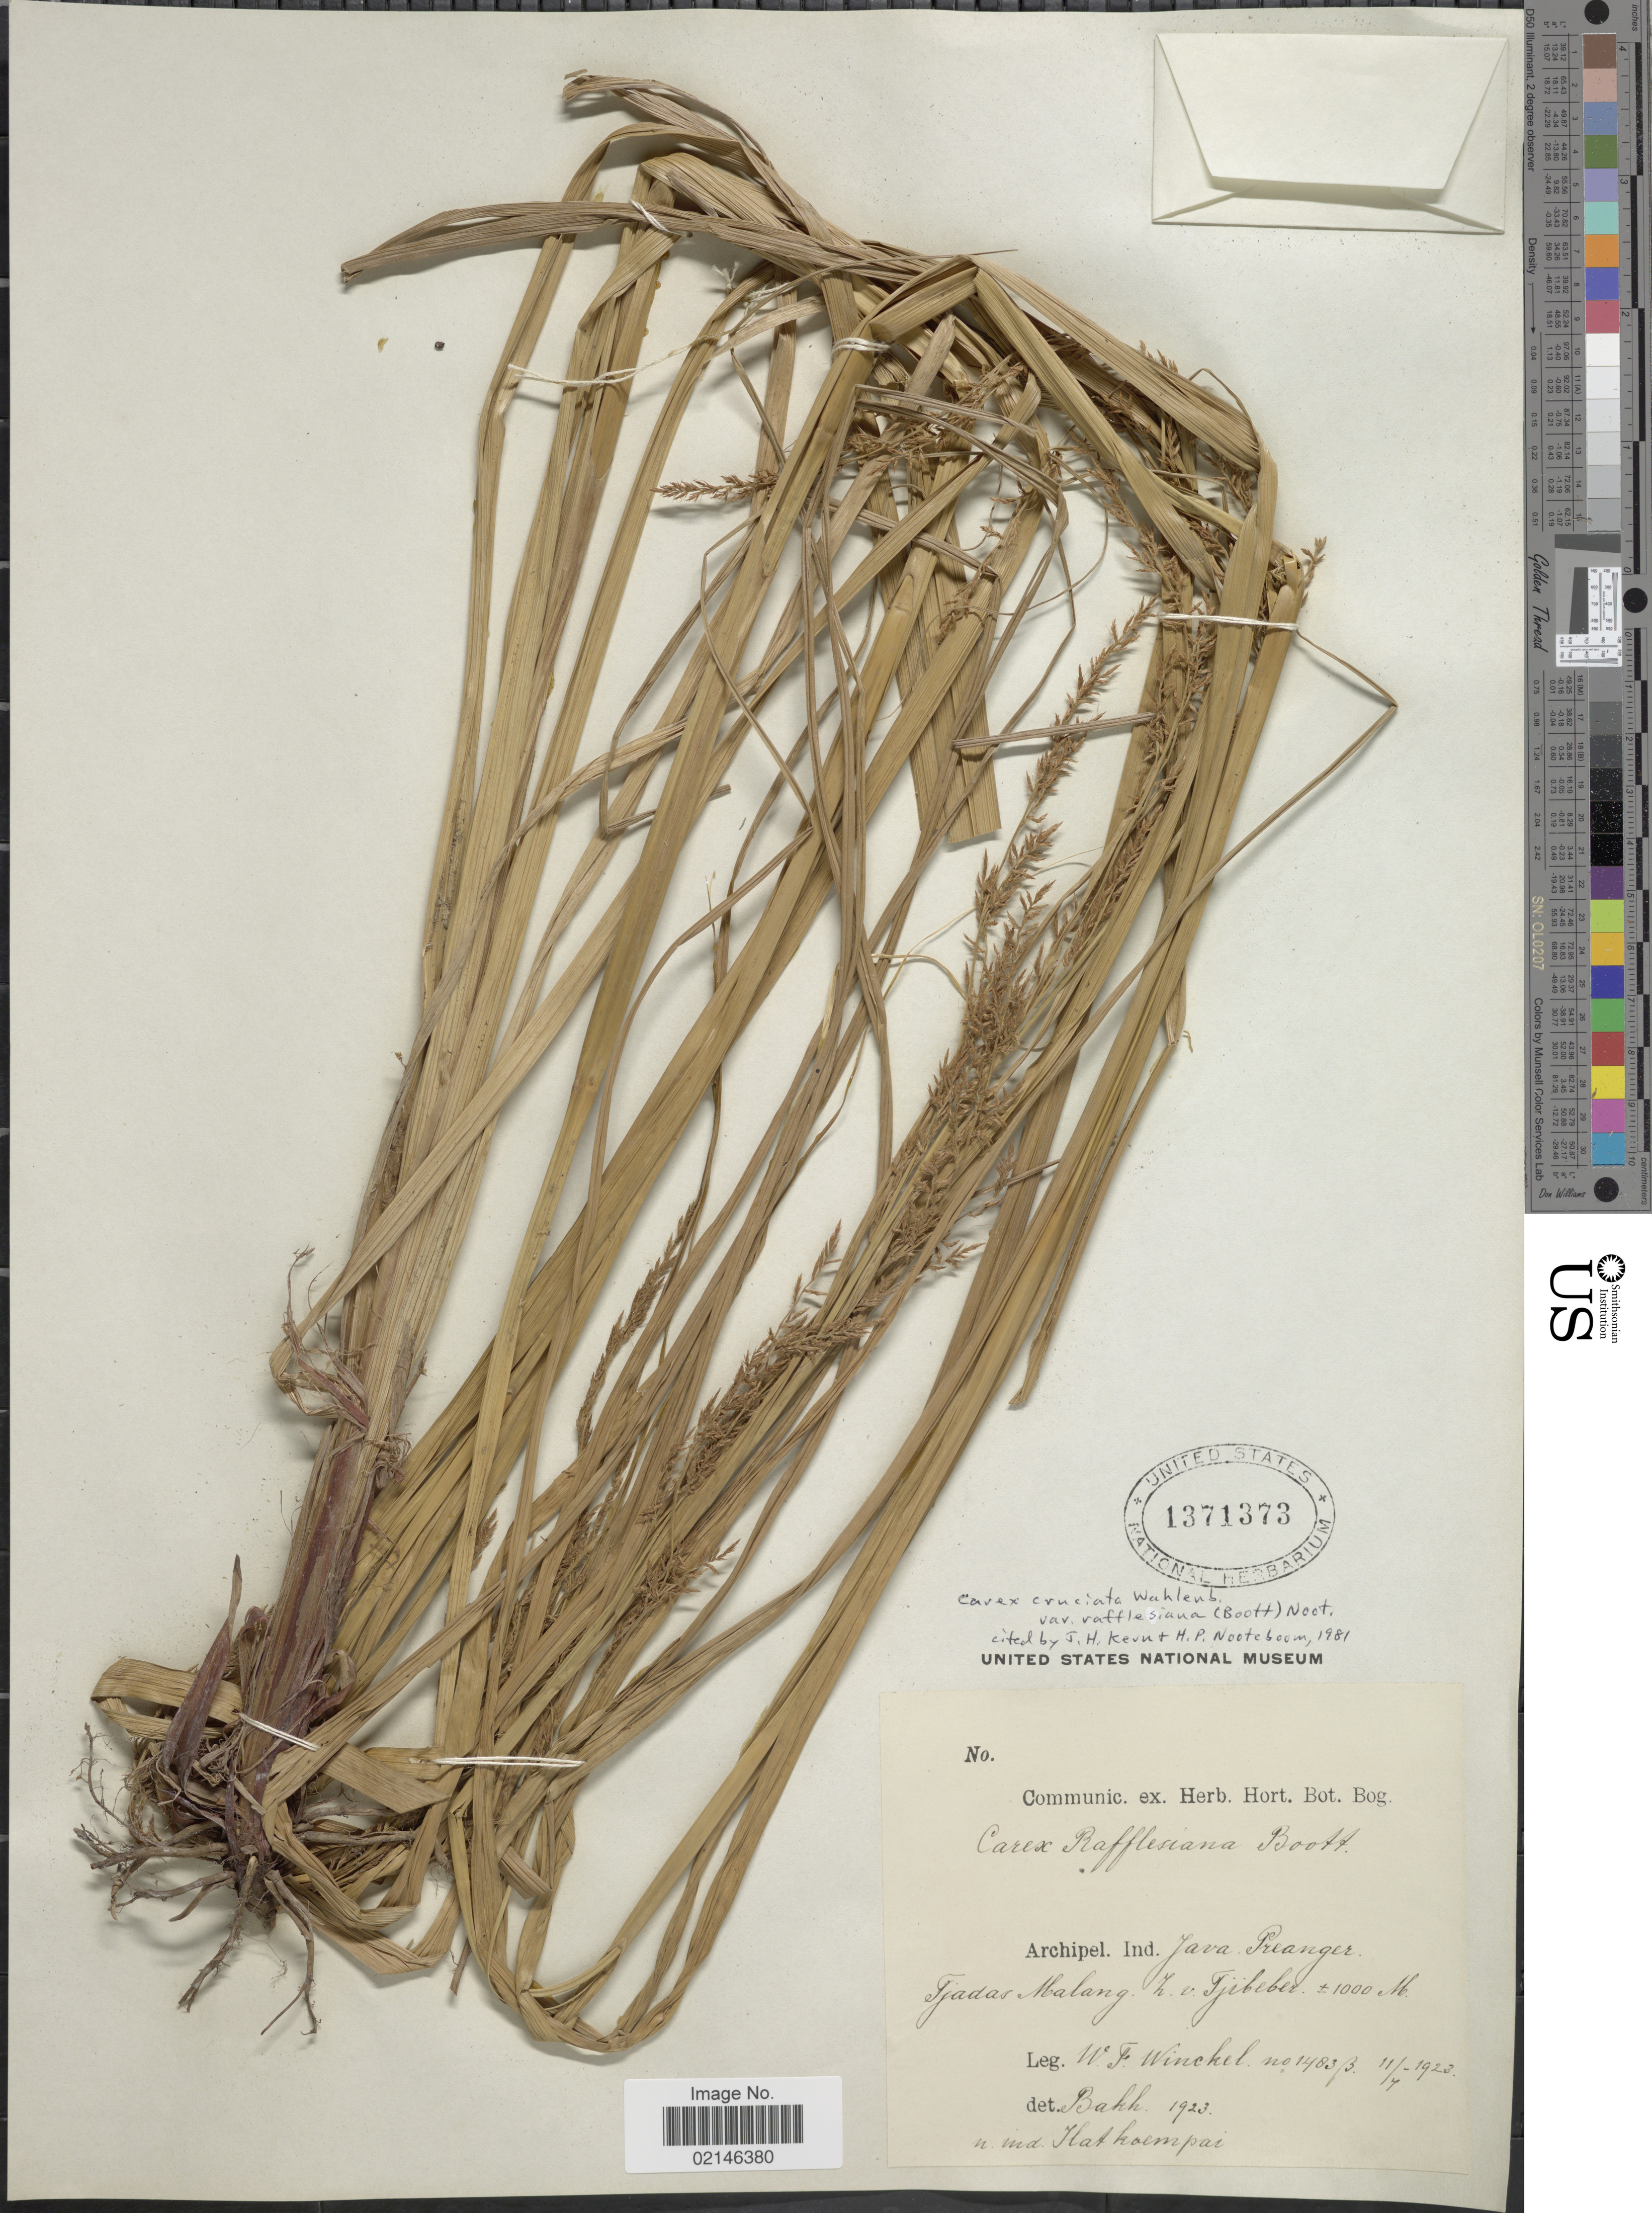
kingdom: Plantae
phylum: Tracheophyta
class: Liliopsida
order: Poales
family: Cyperaceae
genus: Carex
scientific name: Carex rafflesiana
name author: Boott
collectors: W. Winckel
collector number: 1483B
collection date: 1923-07-11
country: Indonesia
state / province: Java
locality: Archipel. Ind. Java Preanger. Tjadas malang bij Tjidadap L. v. Tjibeber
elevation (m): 1000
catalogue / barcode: US 1371373